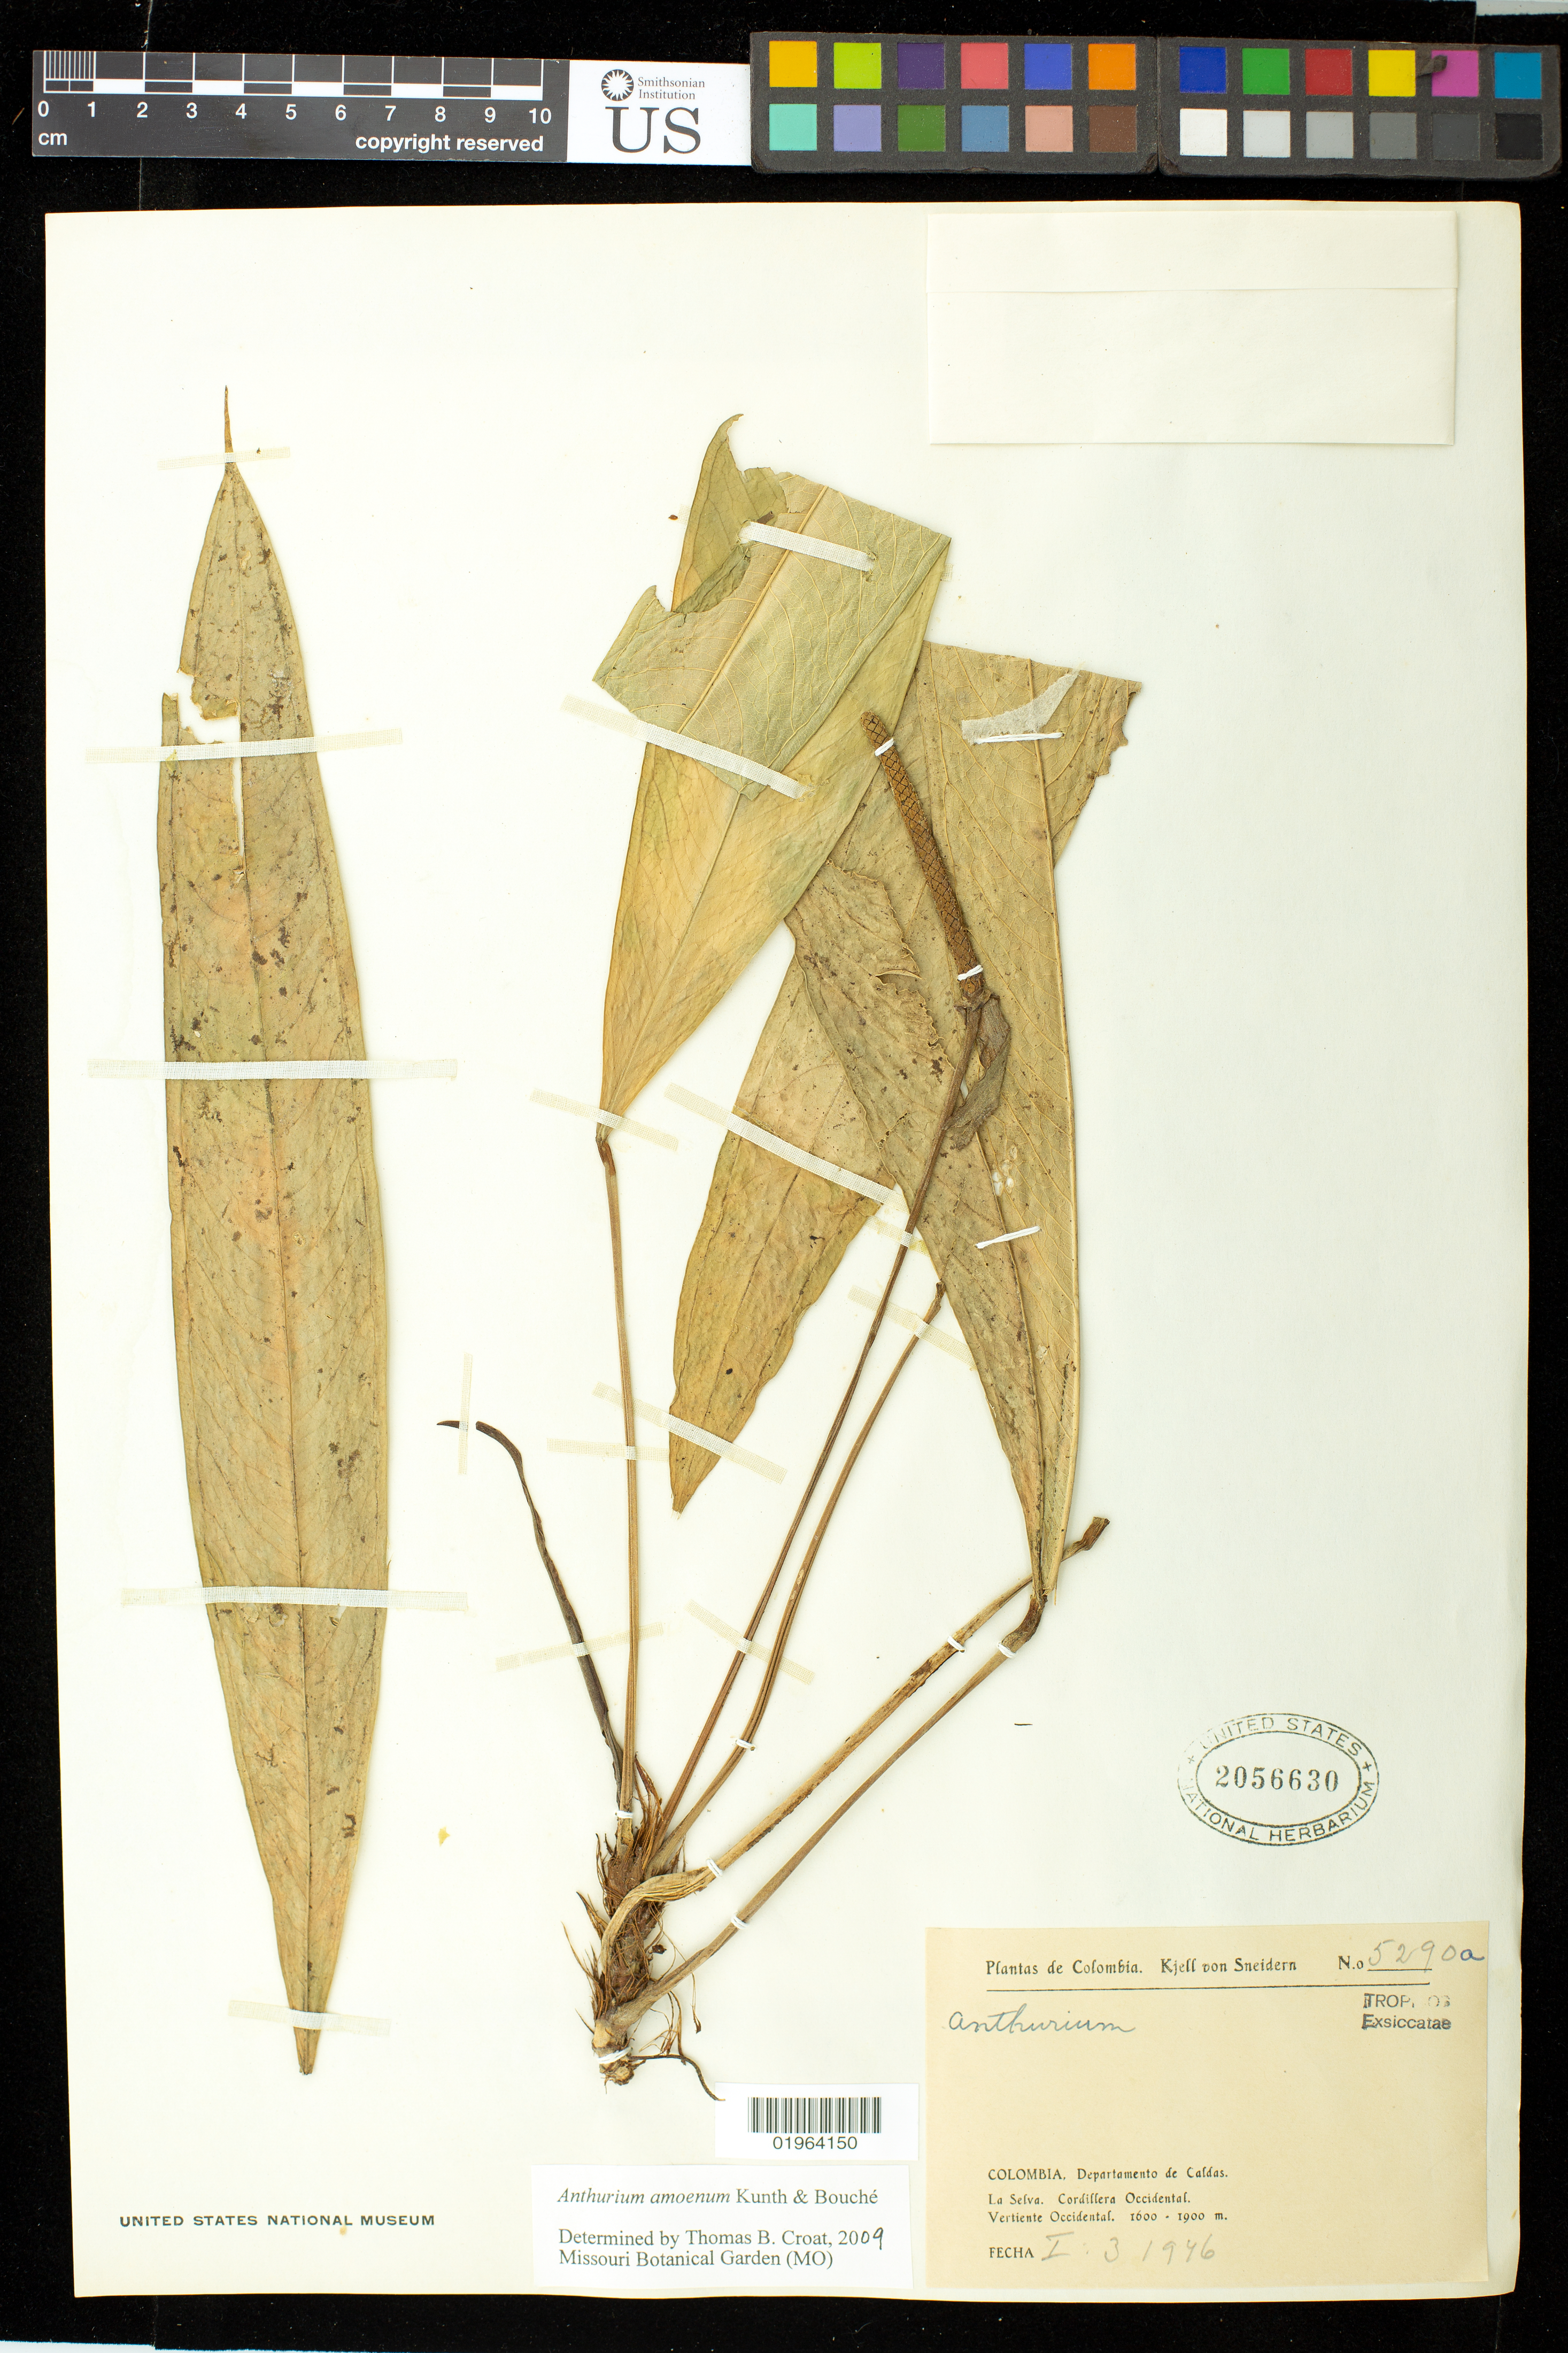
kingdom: Plantae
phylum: Tracheophyta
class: Liliopsida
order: Alismatales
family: Araceae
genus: Anthurium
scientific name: Anthurium amoenum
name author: Kunth & C.D. Bouché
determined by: Croat, Thomas B., Missouri Botanical Garden (MO)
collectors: K. von Sneidern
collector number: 5290 a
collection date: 1946-01-03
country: Colombia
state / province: Caldas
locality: La Selva, Cordillera Occidental, vertiente occidental.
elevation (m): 1600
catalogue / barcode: US 2056630